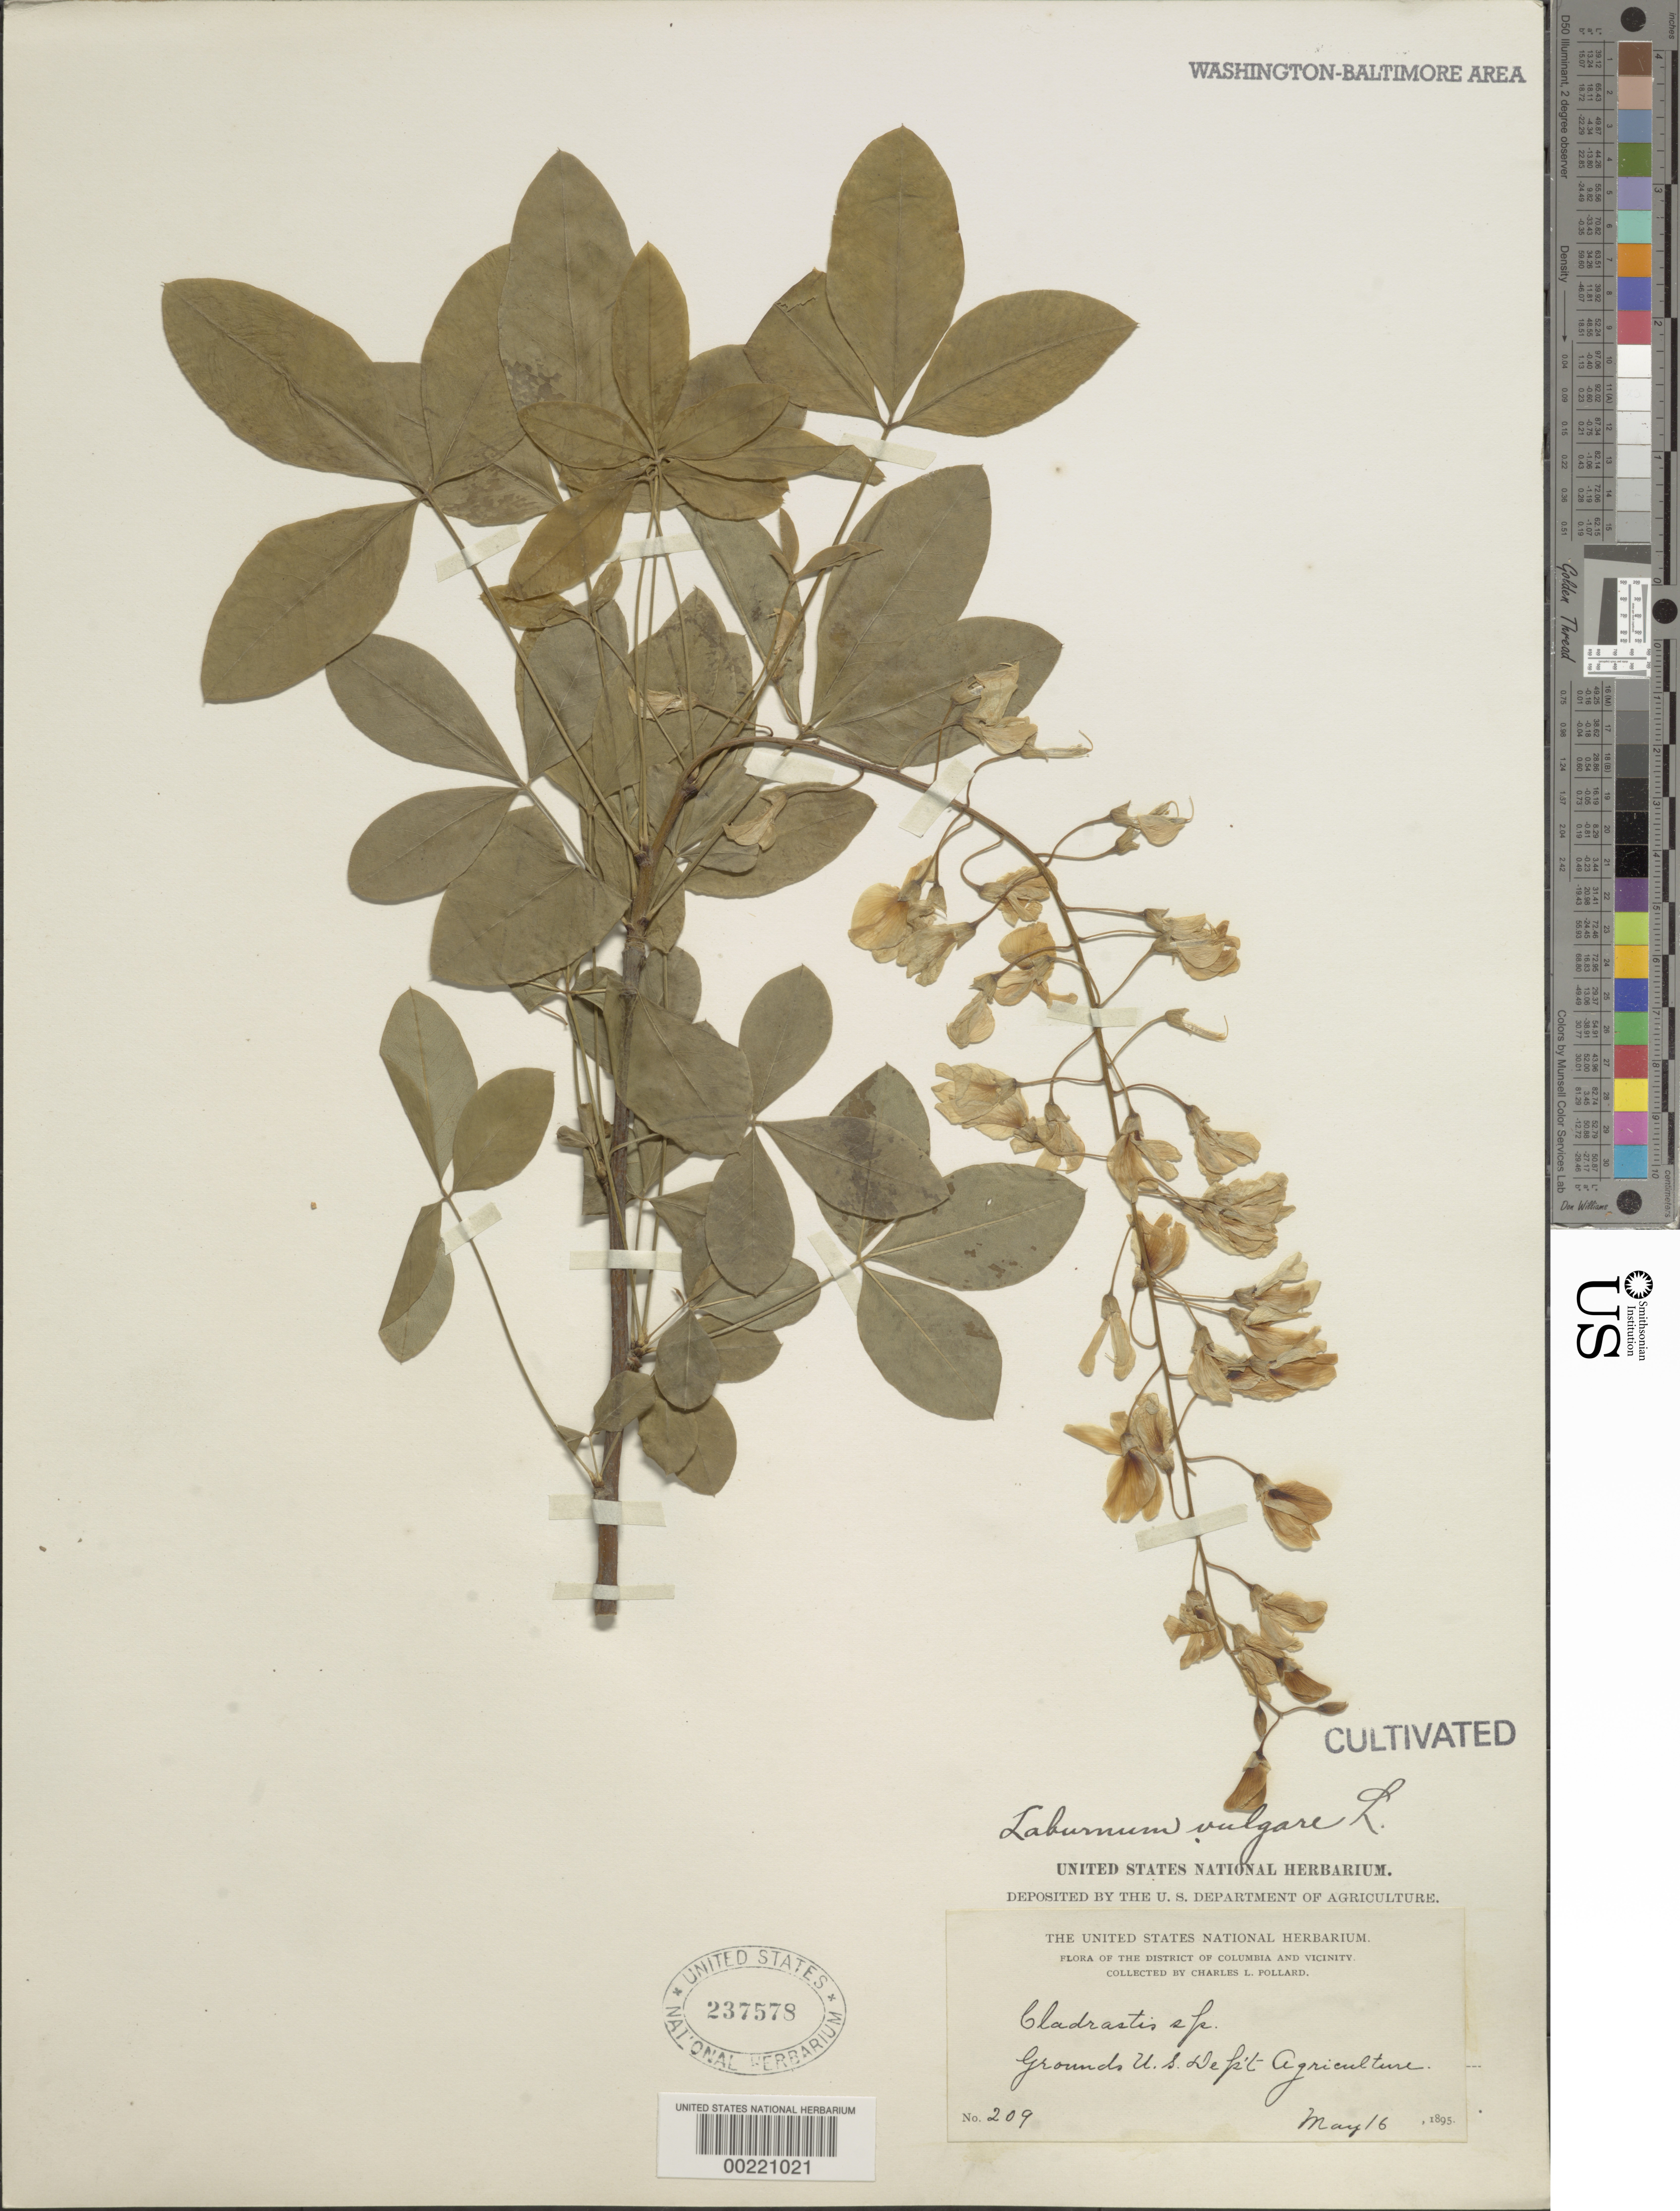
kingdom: Plantae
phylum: Tracheophyta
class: Magnoliopsida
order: Fabales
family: Fabaceae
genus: Laburnum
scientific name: Laburnum anagyroides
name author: Medik.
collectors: C. L. Pollard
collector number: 209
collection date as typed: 16 May 1895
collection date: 1895-05-16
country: United States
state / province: District of Columbia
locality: Department of Agriculture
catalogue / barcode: US 237578